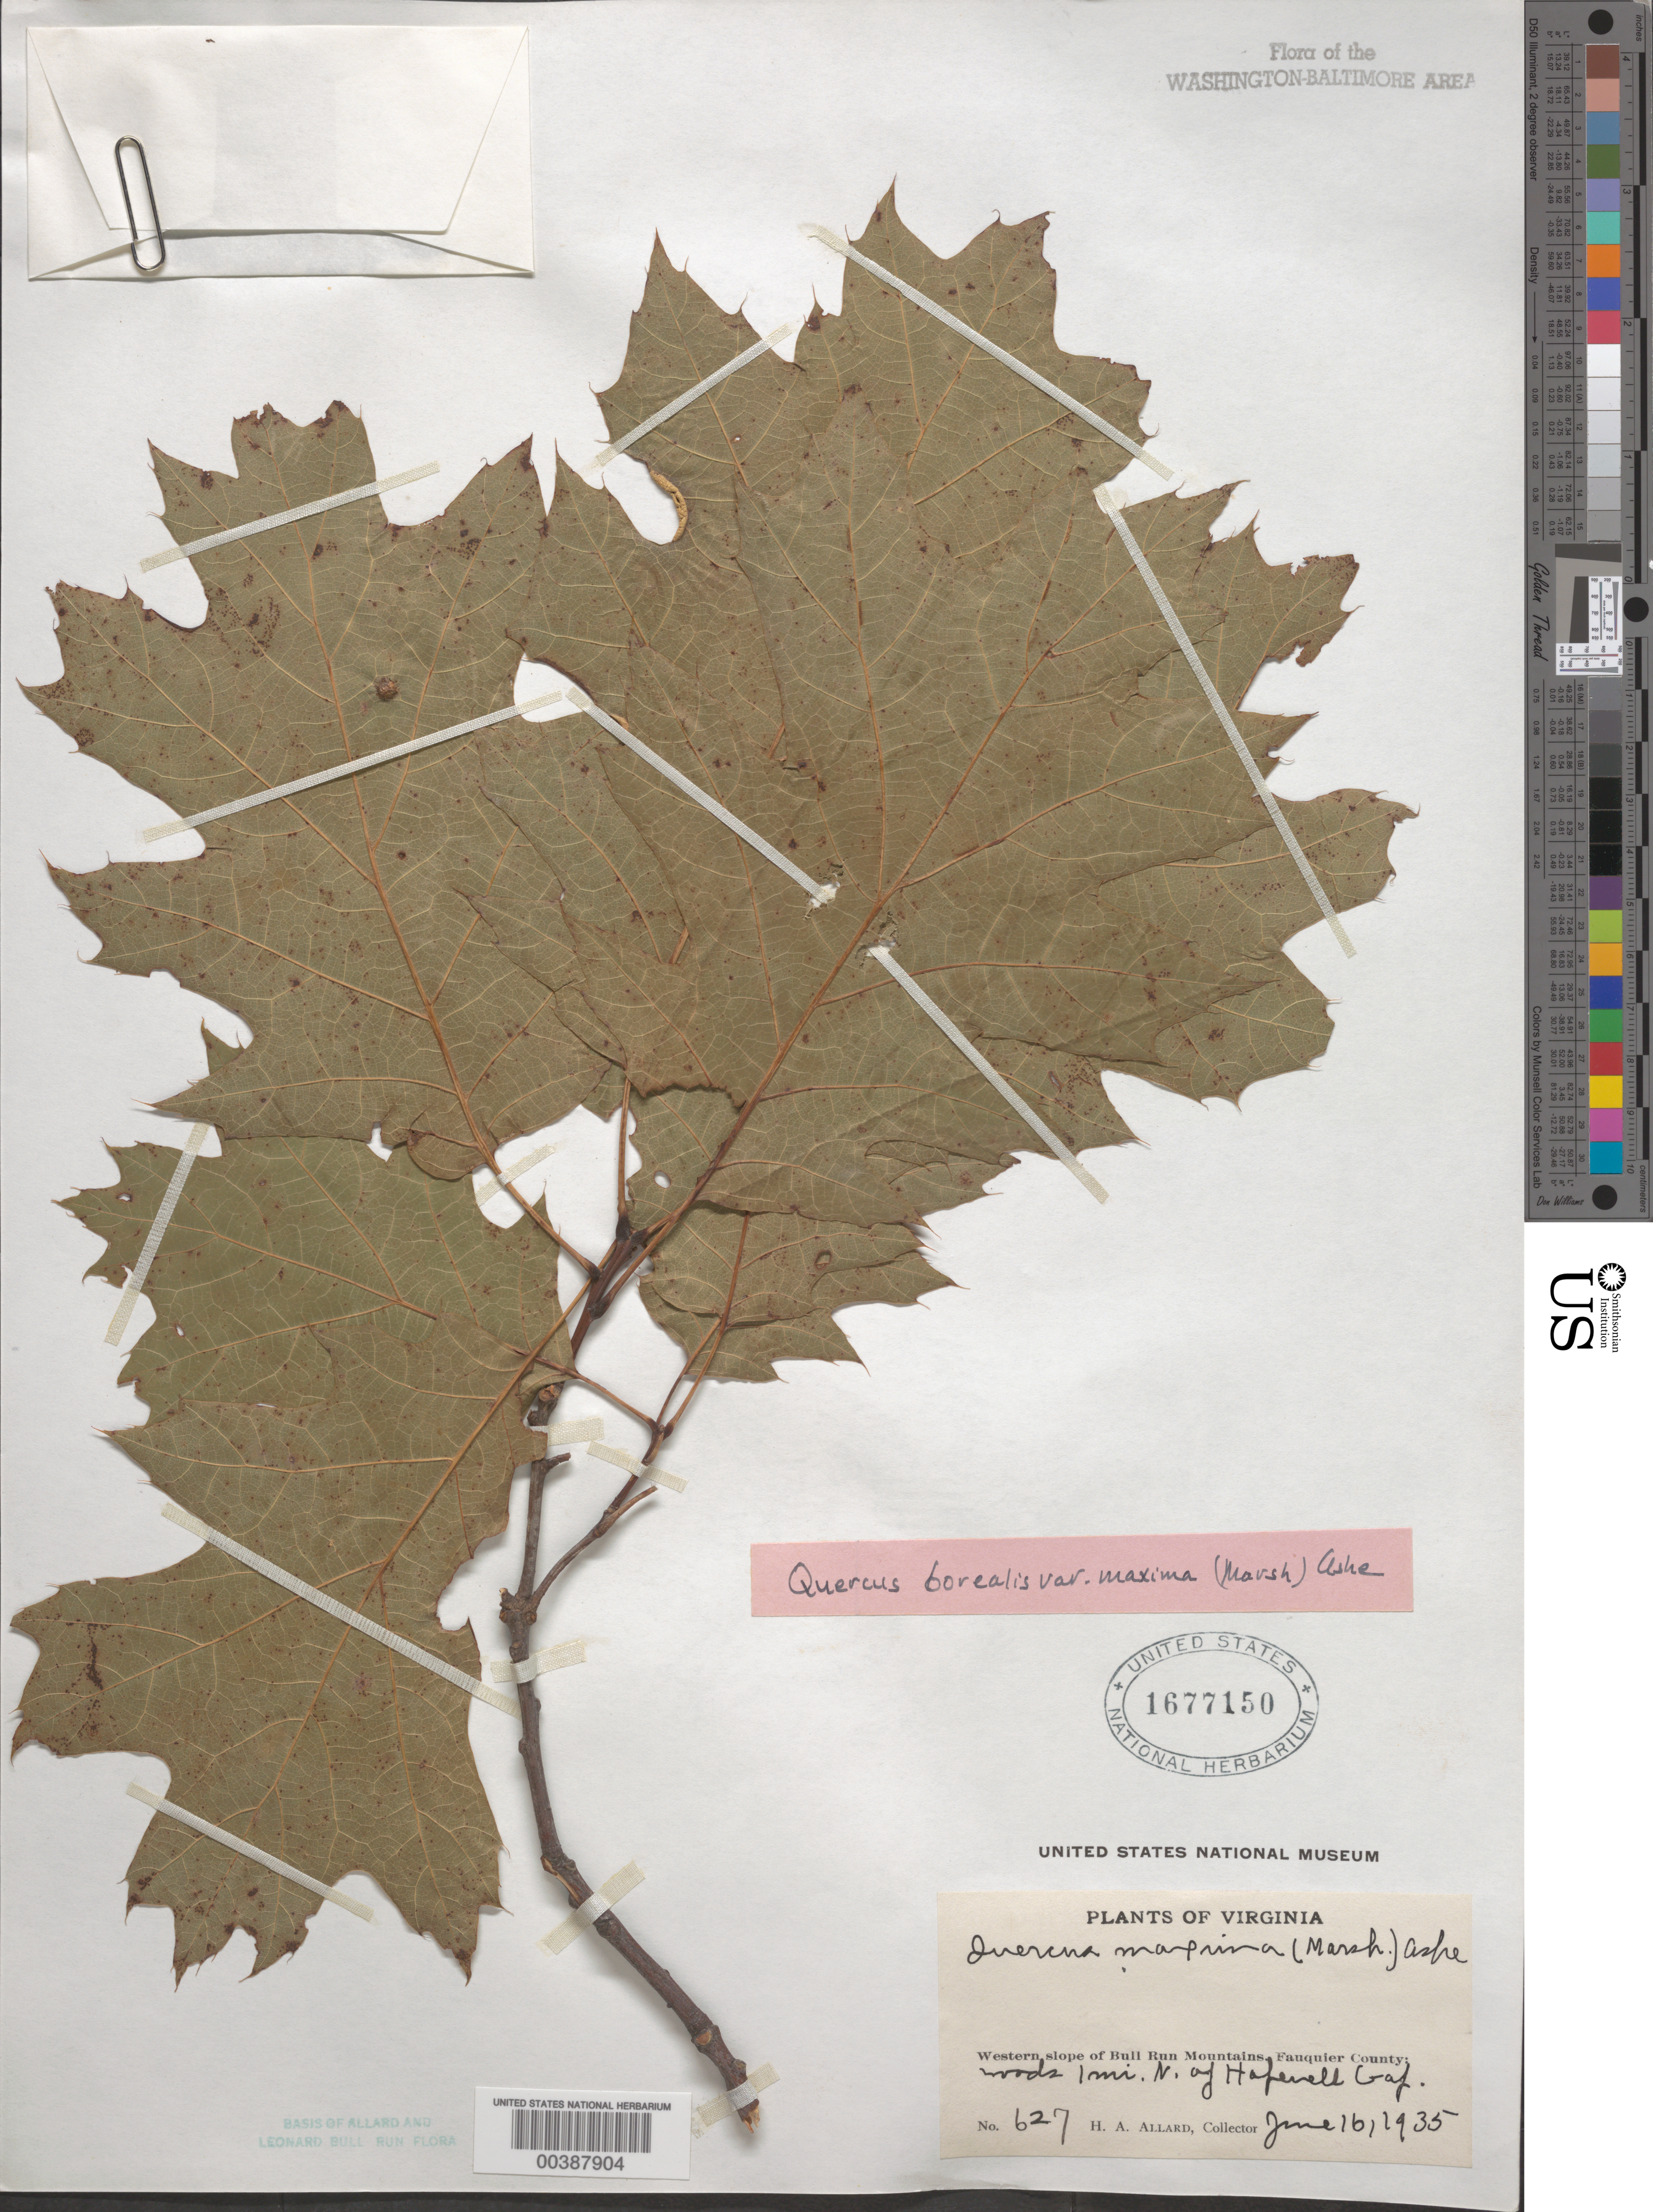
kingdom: Plantae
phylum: Tracheophyta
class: Magnoliopsida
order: Fagales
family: Fagaceae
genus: Quercus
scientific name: Quercus rubra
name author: L.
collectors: H. A. Allard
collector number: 627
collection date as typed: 16 Jun 1935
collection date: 1935-06-16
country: United States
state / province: Virginia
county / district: Fauquier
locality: North of Hopewell Gap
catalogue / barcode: US 1677150